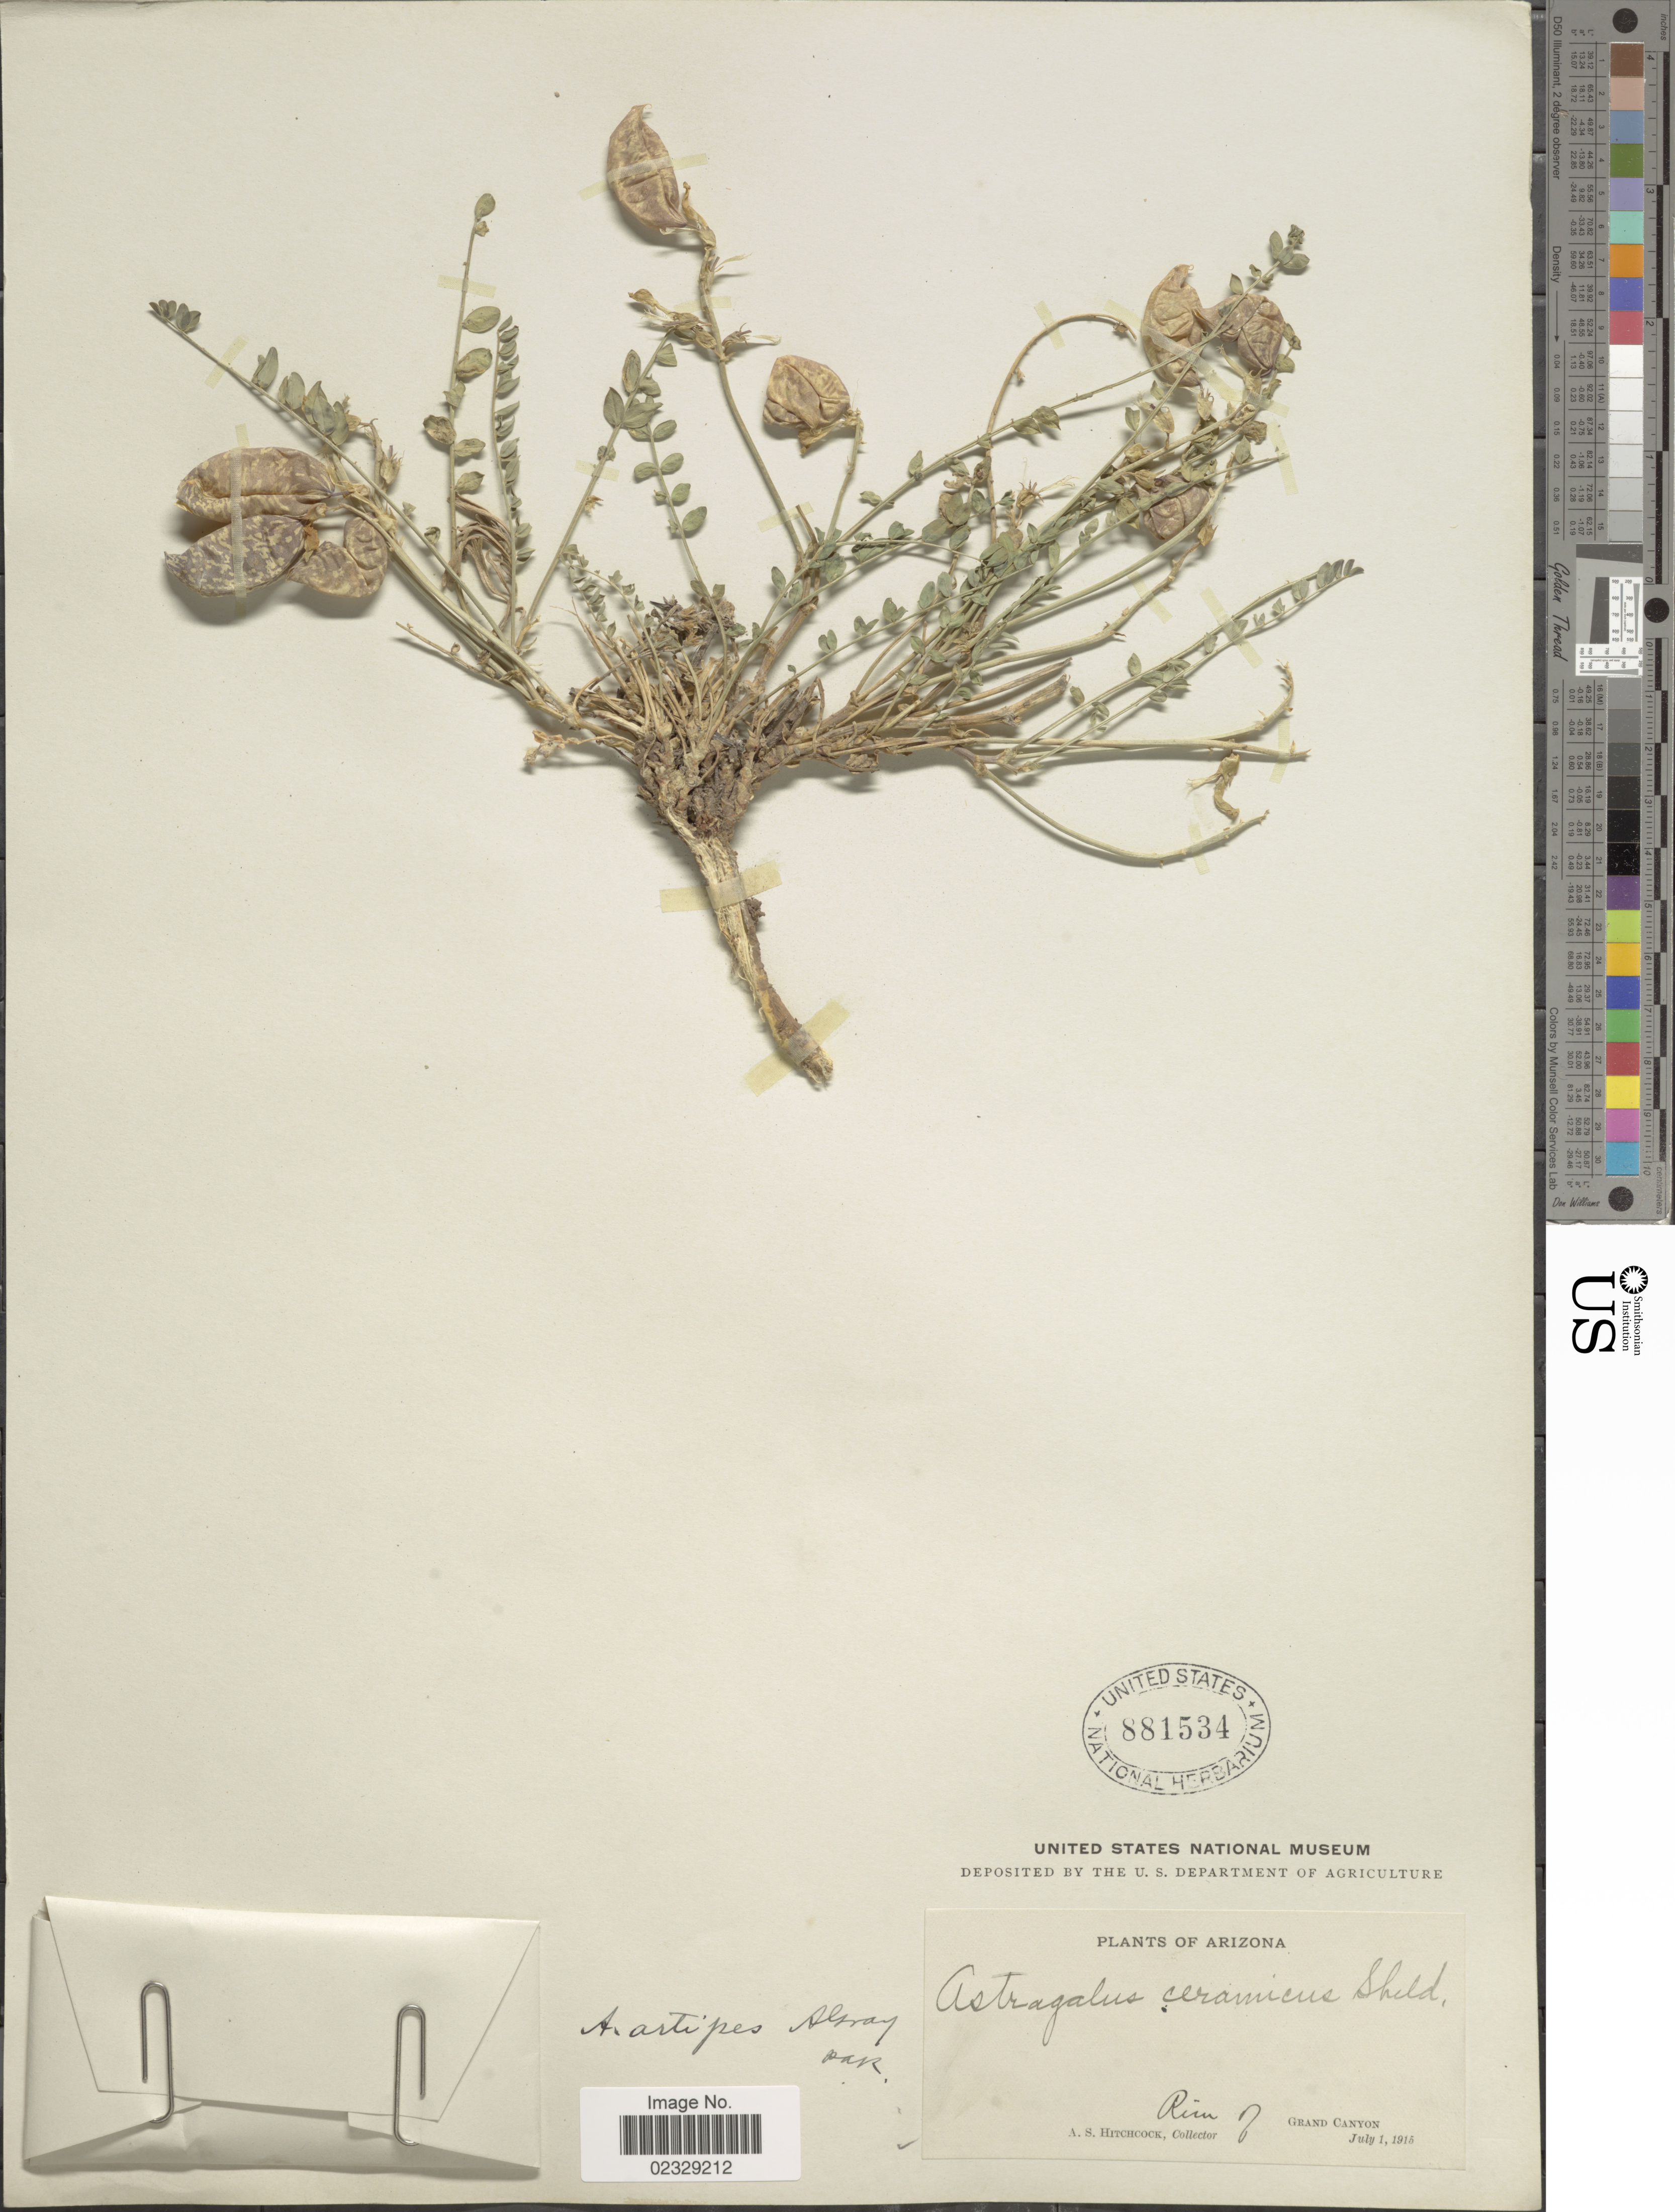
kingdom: Plantae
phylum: Tracheophyta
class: Magnoliopsida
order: Fabales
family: Fabaceae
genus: Astragalus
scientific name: Astragalus artipes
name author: A. Gray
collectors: A. S. Hitchcock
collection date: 1915-07-01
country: United States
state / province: Arizona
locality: Rim of Grand Canyon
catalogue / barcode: US 881534